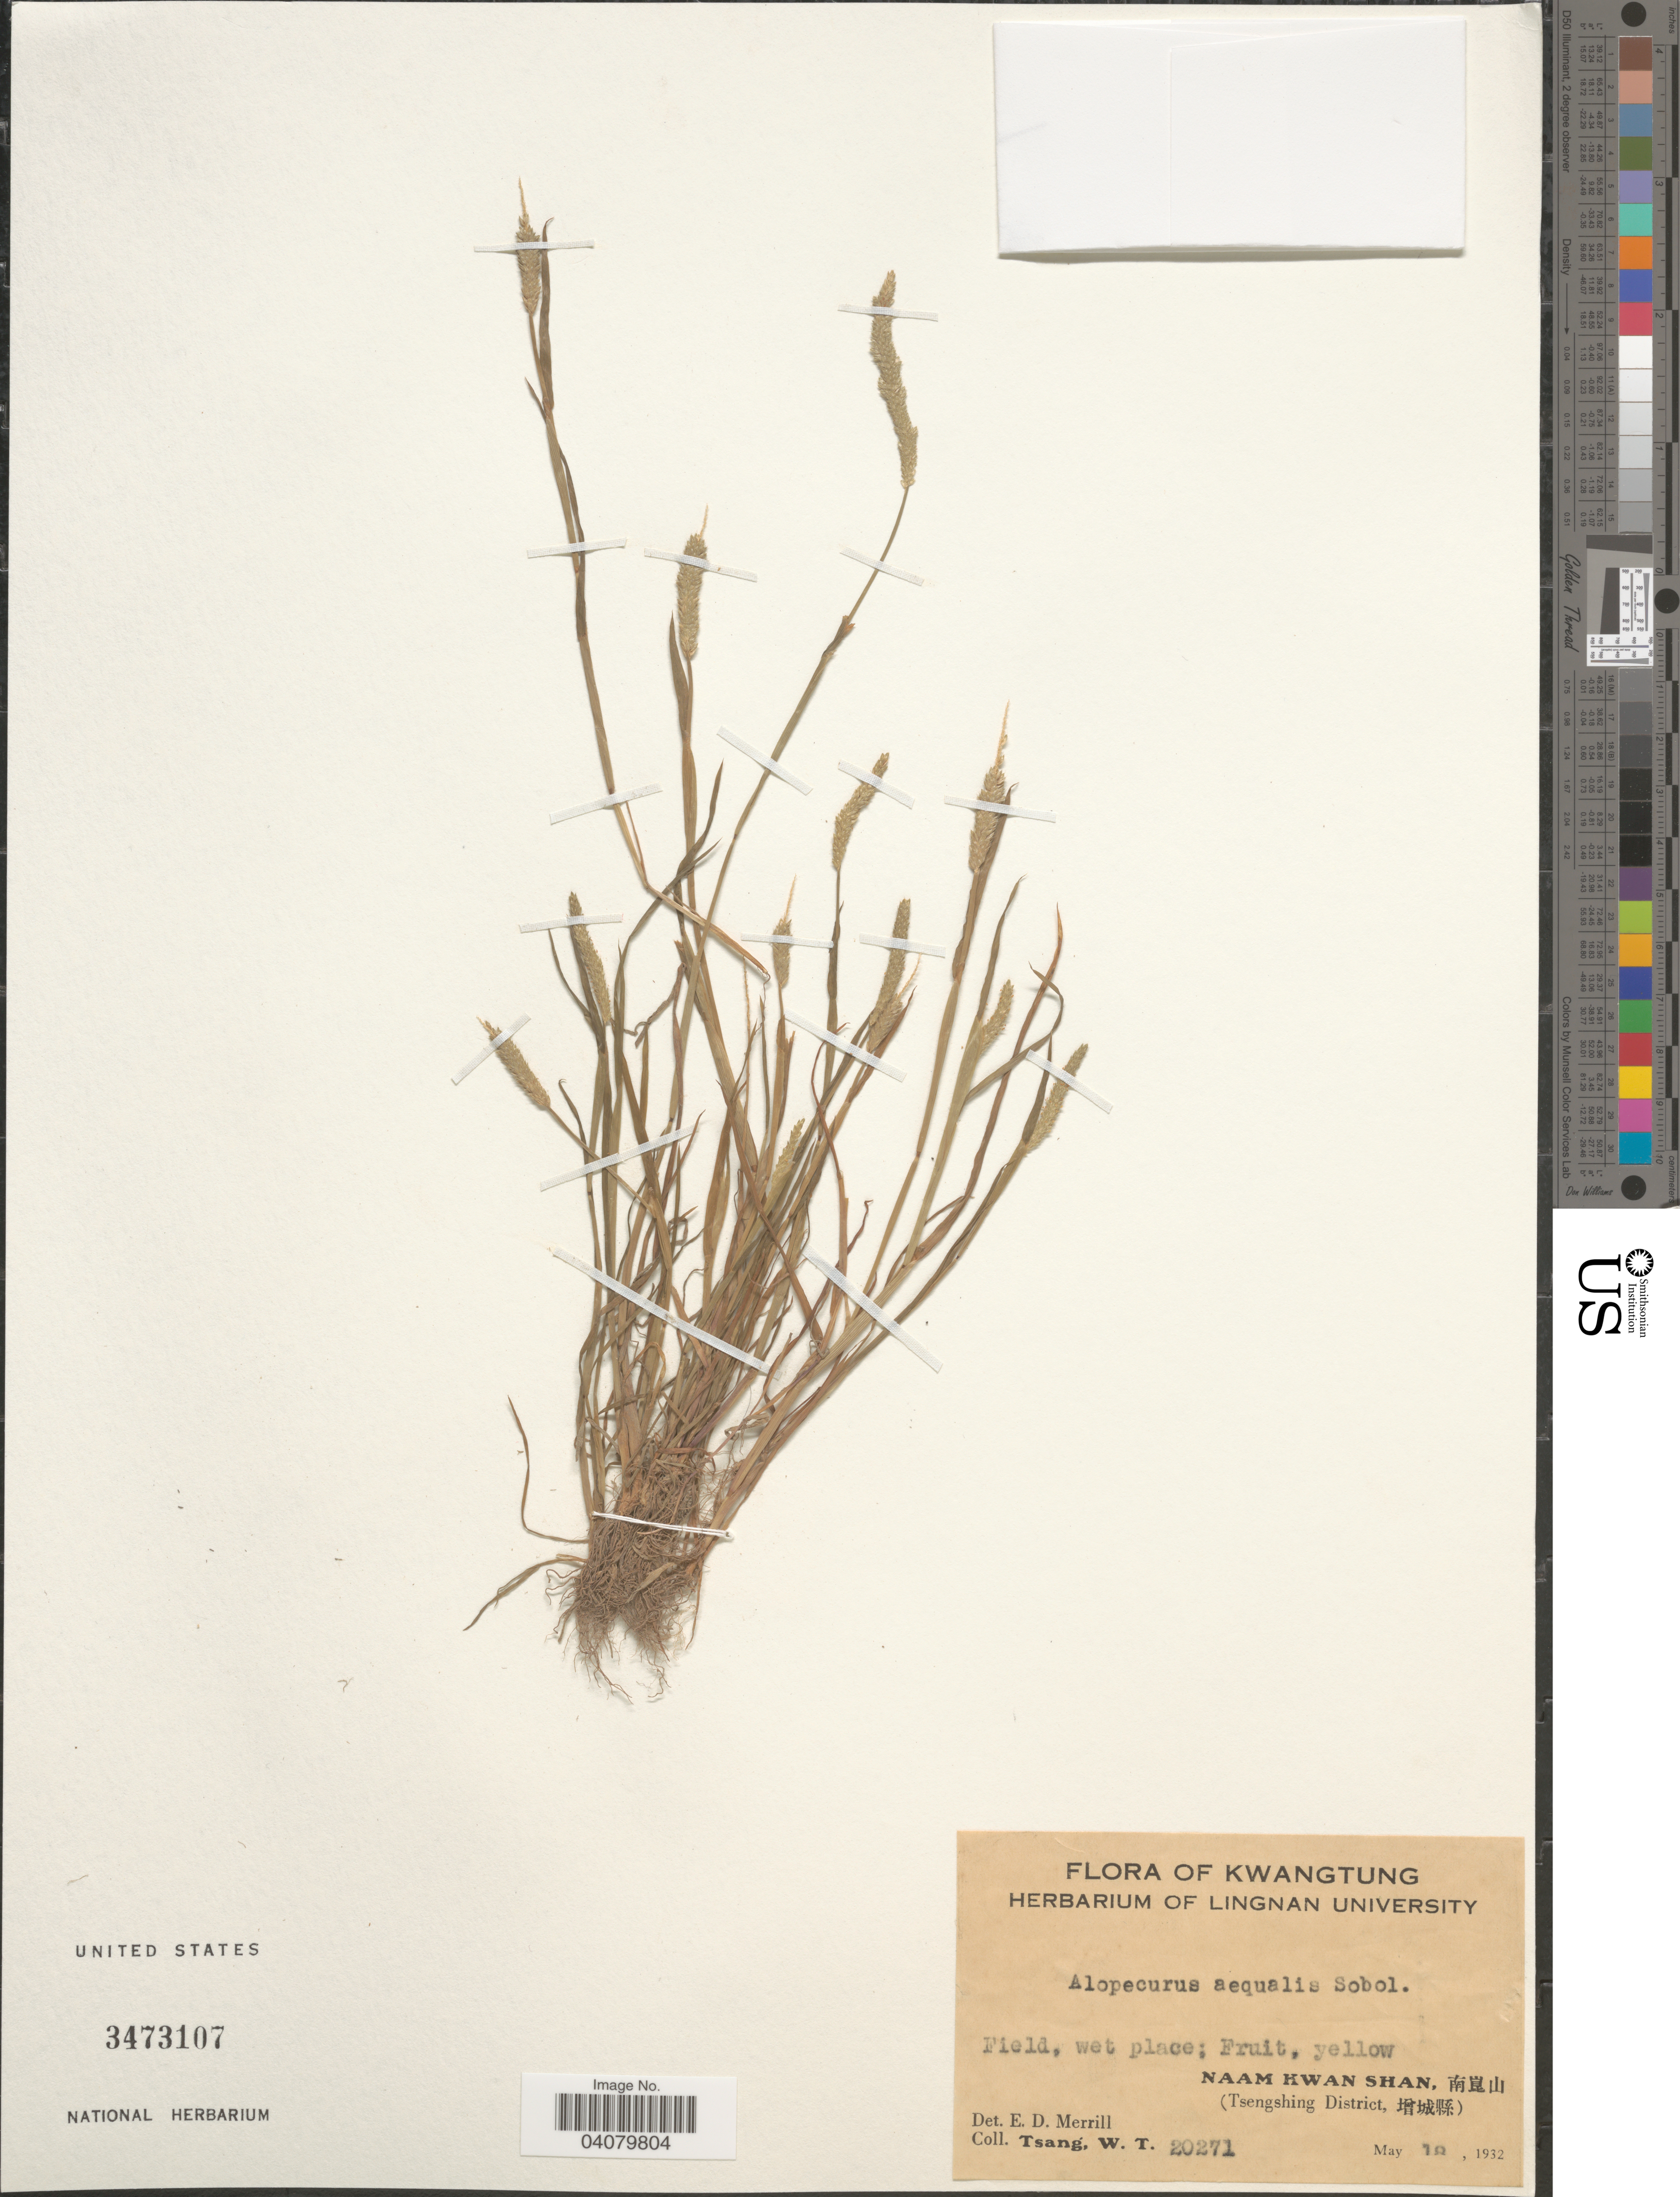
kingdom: Plantae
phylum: Tracheophyta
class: Liliopsida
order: Poales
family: Poaceae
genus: Alopecurus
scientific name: Alopecurus aequalis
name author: Sobol.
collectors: W. T. Tsang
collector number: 20271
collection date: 1932-05-18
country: China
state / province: Guangdong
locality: Kwangtung. Naam Kwan Shan, [Foreign script] (Tsengshing District, [Foreign script]).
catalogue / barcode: US 3473107